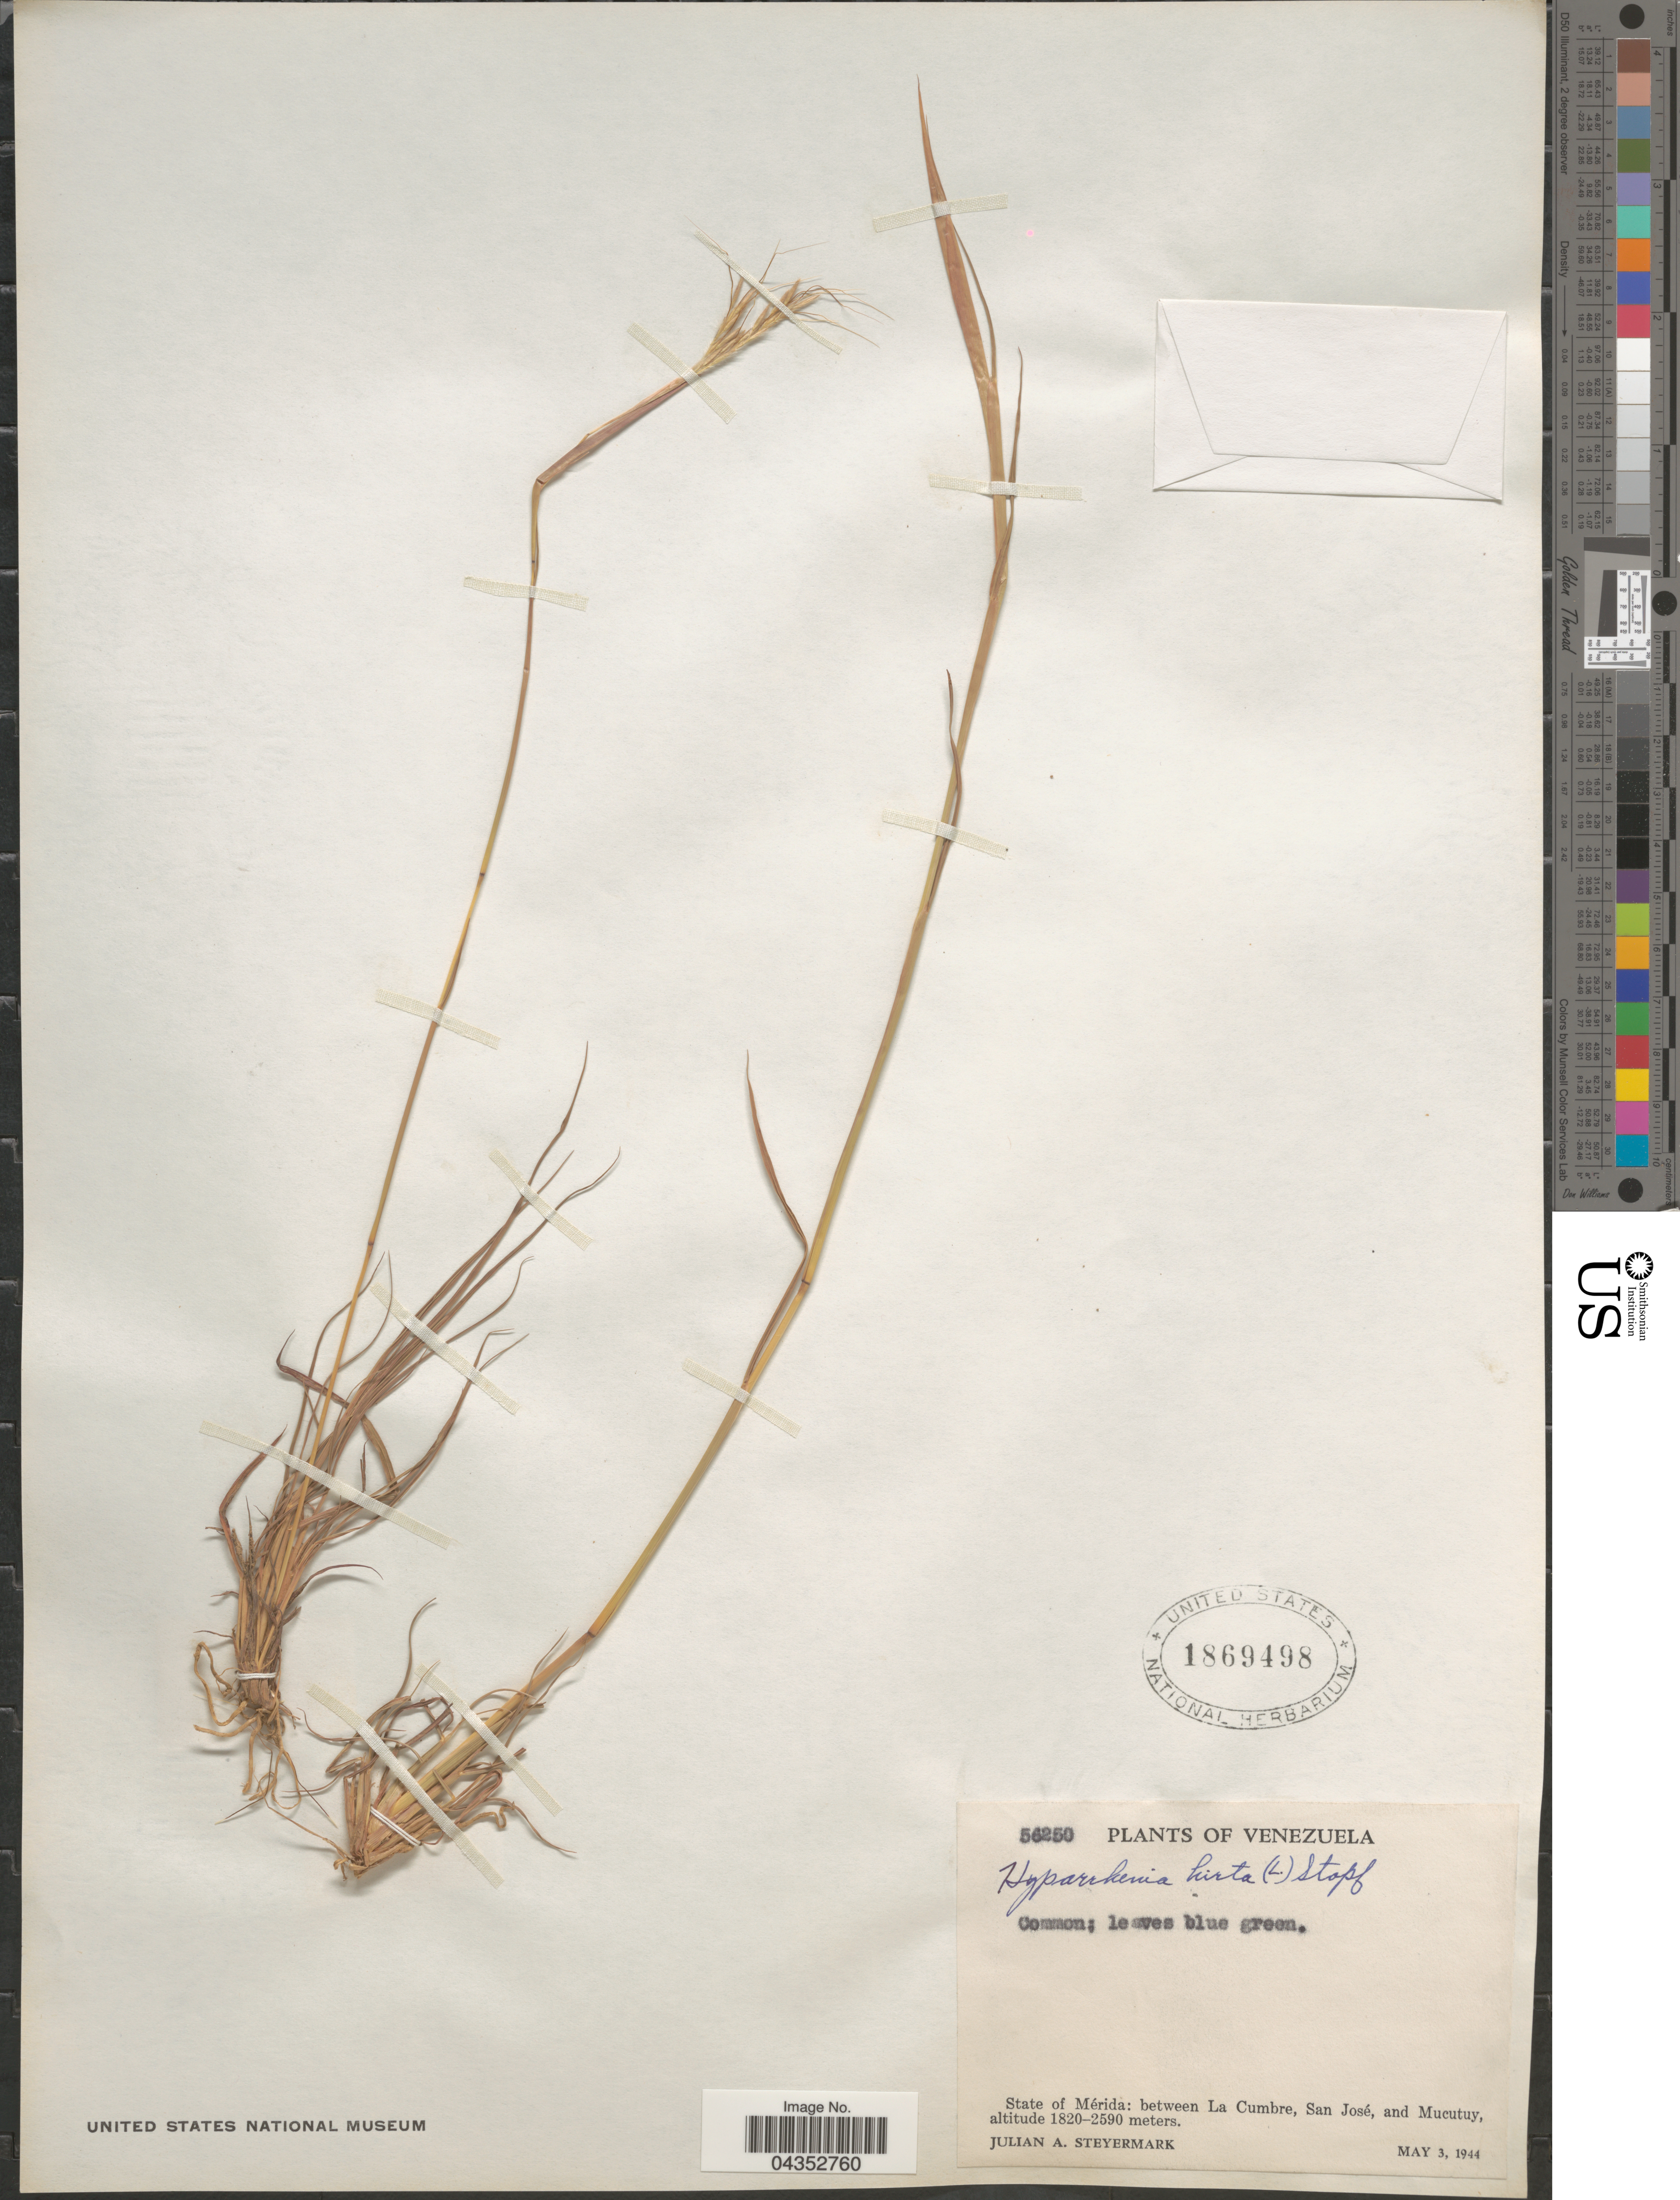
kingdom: Plantae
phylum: Tracheophyta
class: Liliopsida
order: Poales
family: Poaceae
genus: Hyparrhenia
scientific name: Hyparrhenia hirta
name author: (L.) Stapf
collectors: J. Steyermark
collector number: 56250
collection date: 1944-05-03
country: Venezuela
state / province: Merida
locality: State of Mérida: between La Cumbre, San José, and Mucutuy.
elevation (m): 1820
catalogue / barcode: US 1869498